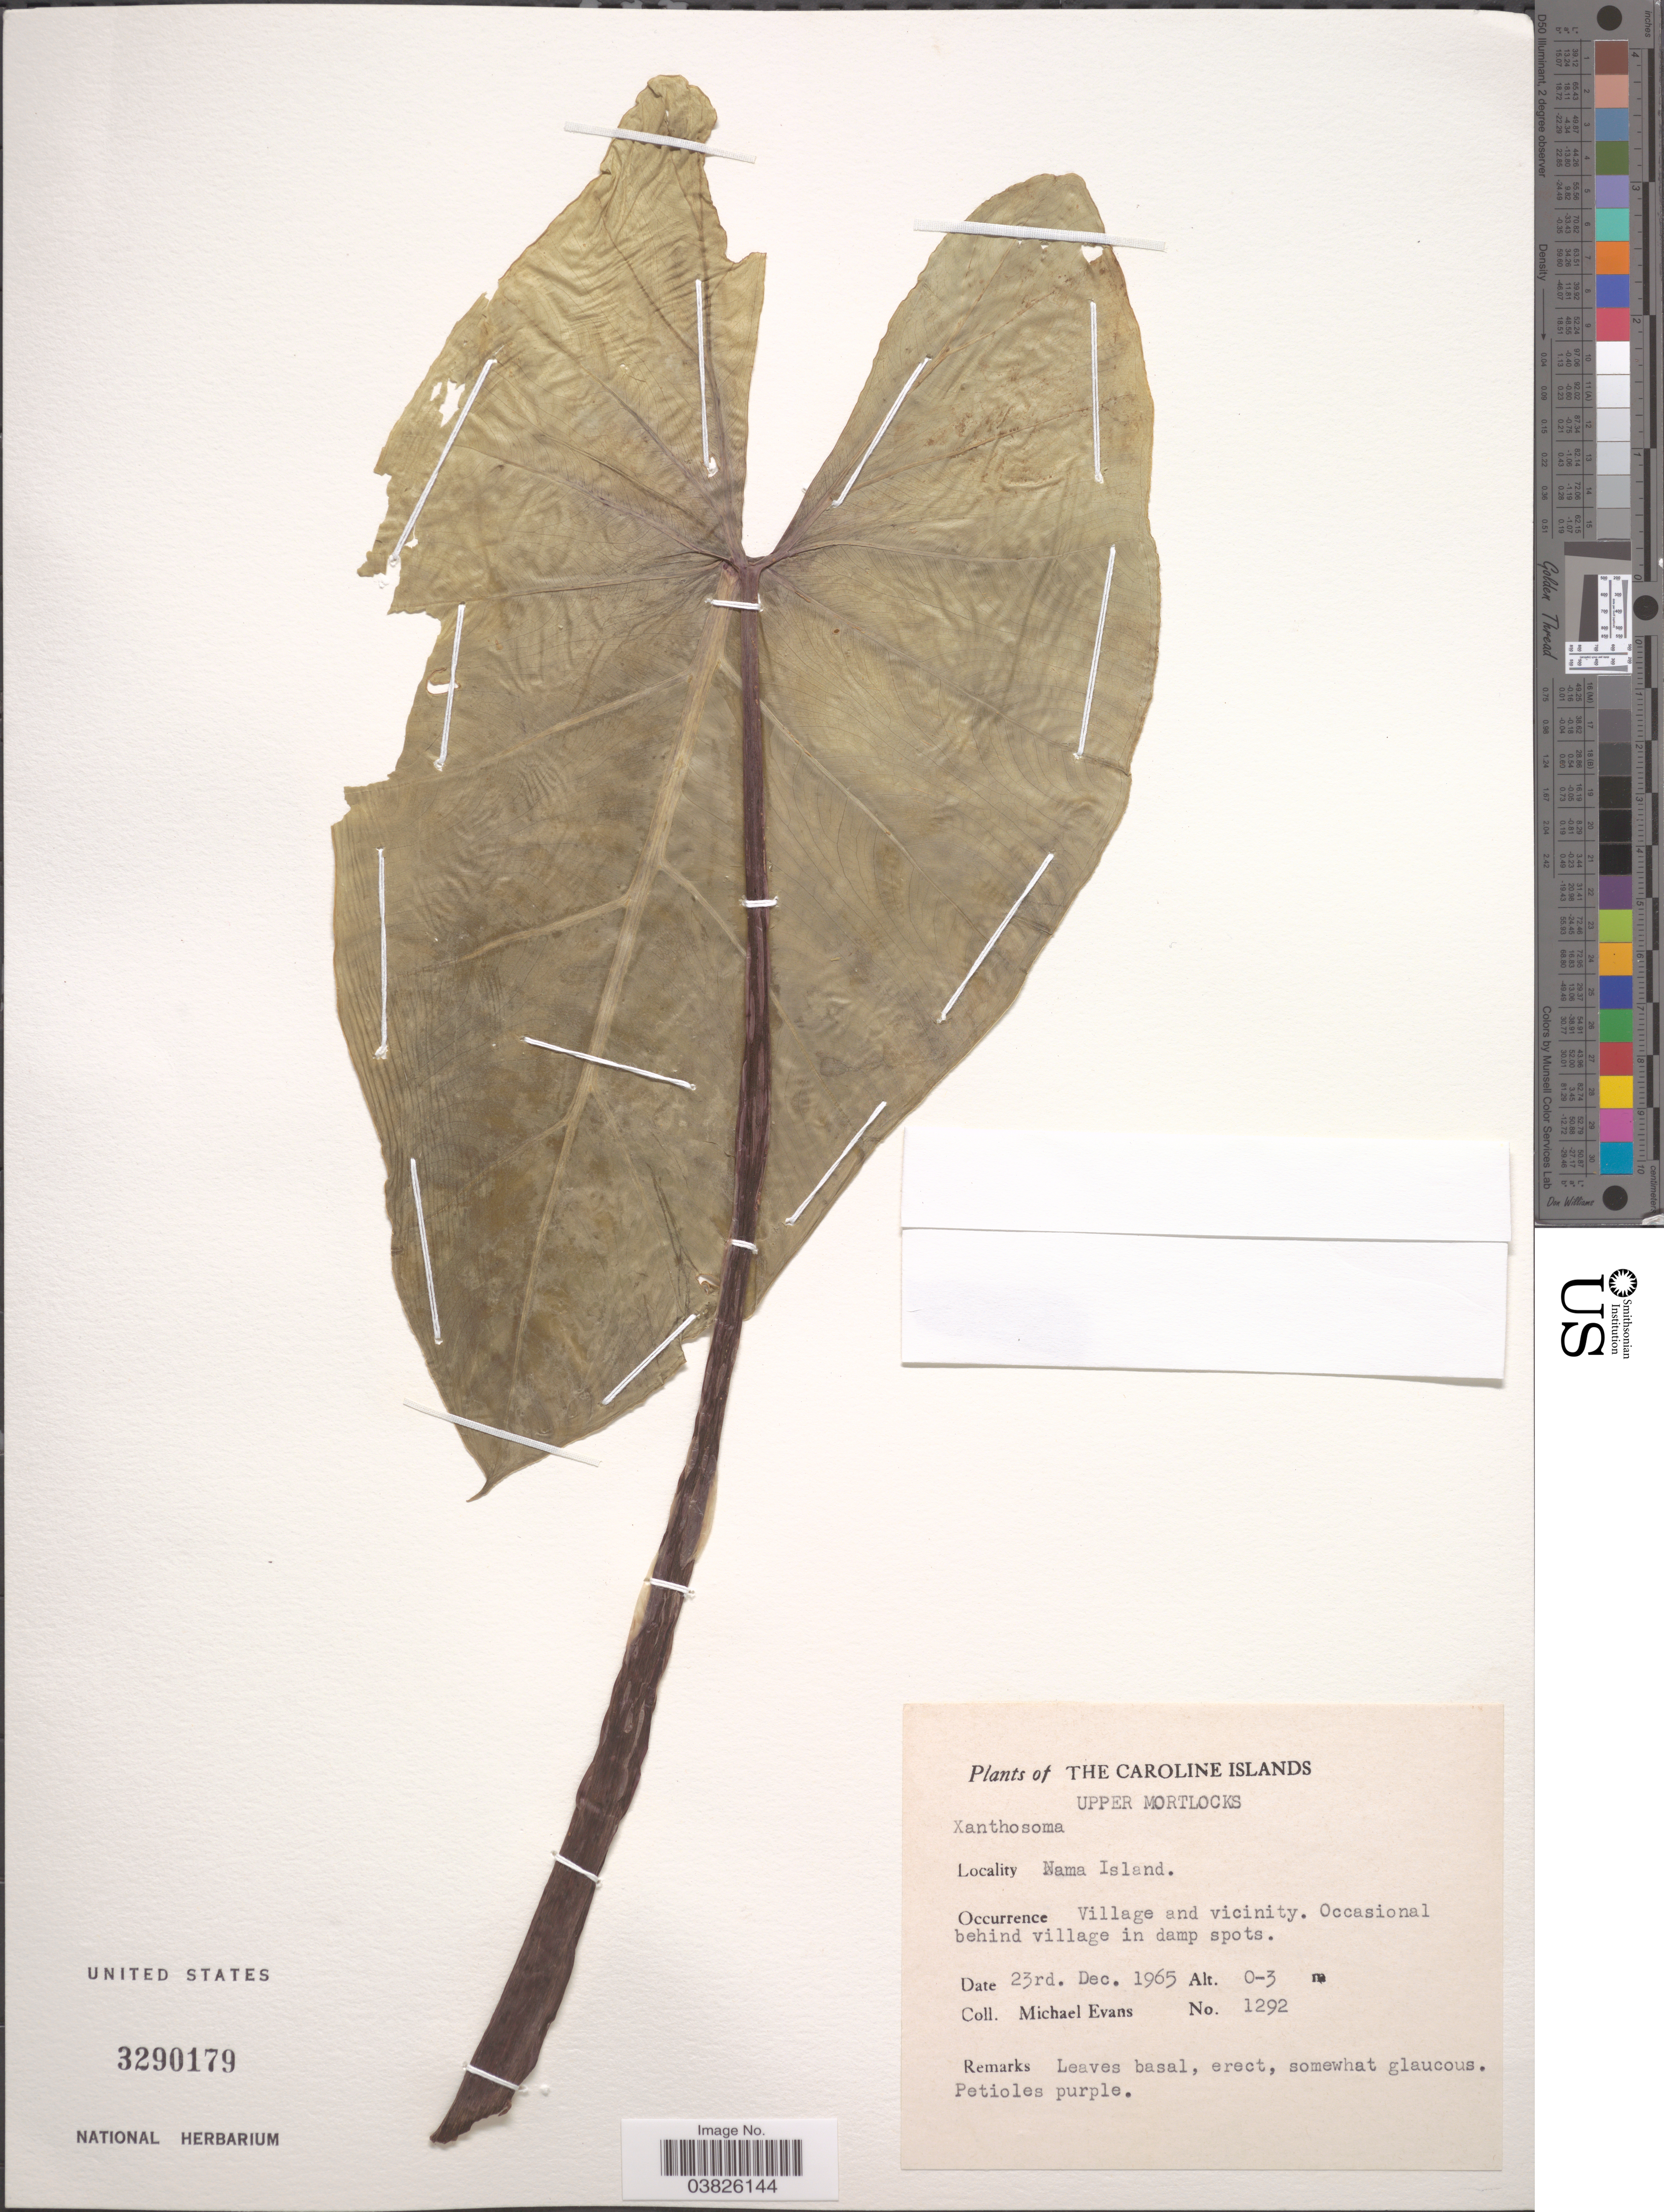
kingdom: Plantae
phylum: Tracheophyta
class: Liliopsida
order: Alismatales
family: Araceae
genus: Xanthosoma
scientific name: Xanthosoma sp.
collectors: M. Evans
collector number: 1292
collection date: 1965-12-23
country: Micronesia, Federated States of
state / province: Truk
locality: The Caroline Islands. Upper Mortlocks. Nama Island. Village and vicinity. Behind village in damp spots.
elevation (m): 0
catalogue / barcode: US 3290179